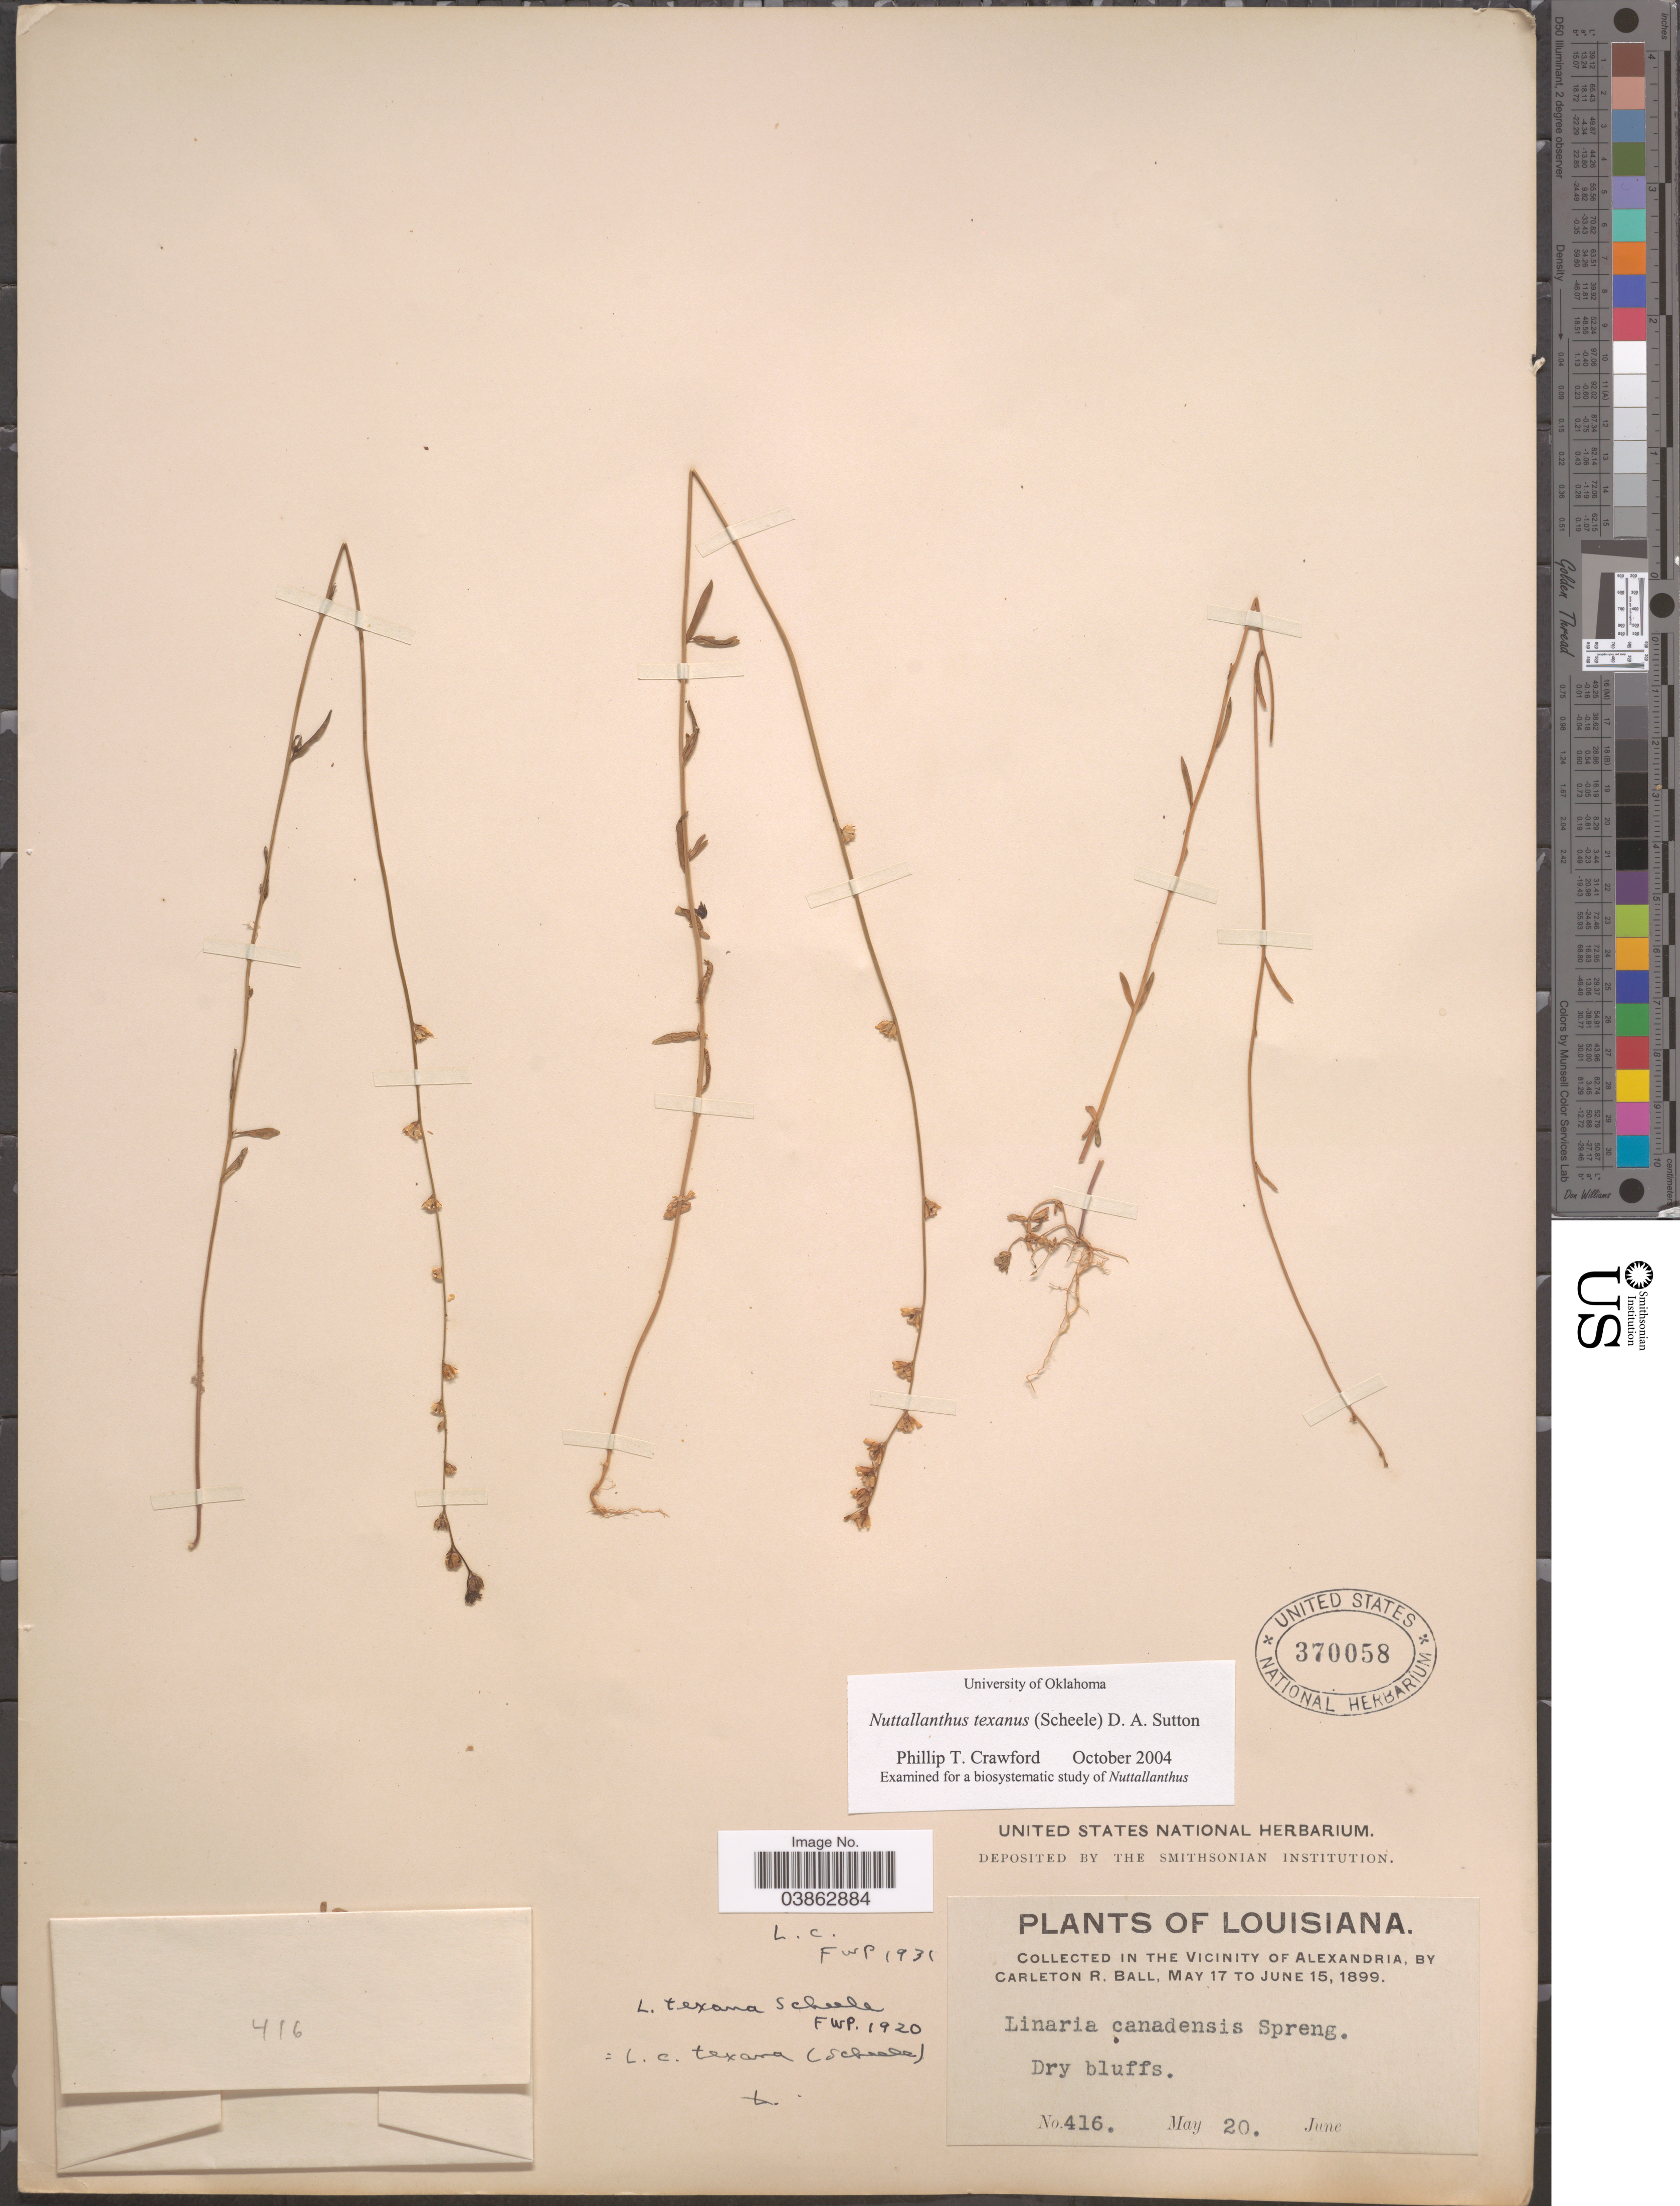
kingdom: Plantae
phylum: Tracheophyta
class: Magnoliopsida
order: Lamiales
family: Plantaginaceae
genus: Linaria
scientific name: Linaria texana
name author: Scheele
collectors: C. R. Ball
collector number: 416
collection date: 1899-05-20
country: United States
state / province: Louisiana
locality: In the vicinity of Alexandria.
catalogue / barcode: US 370058